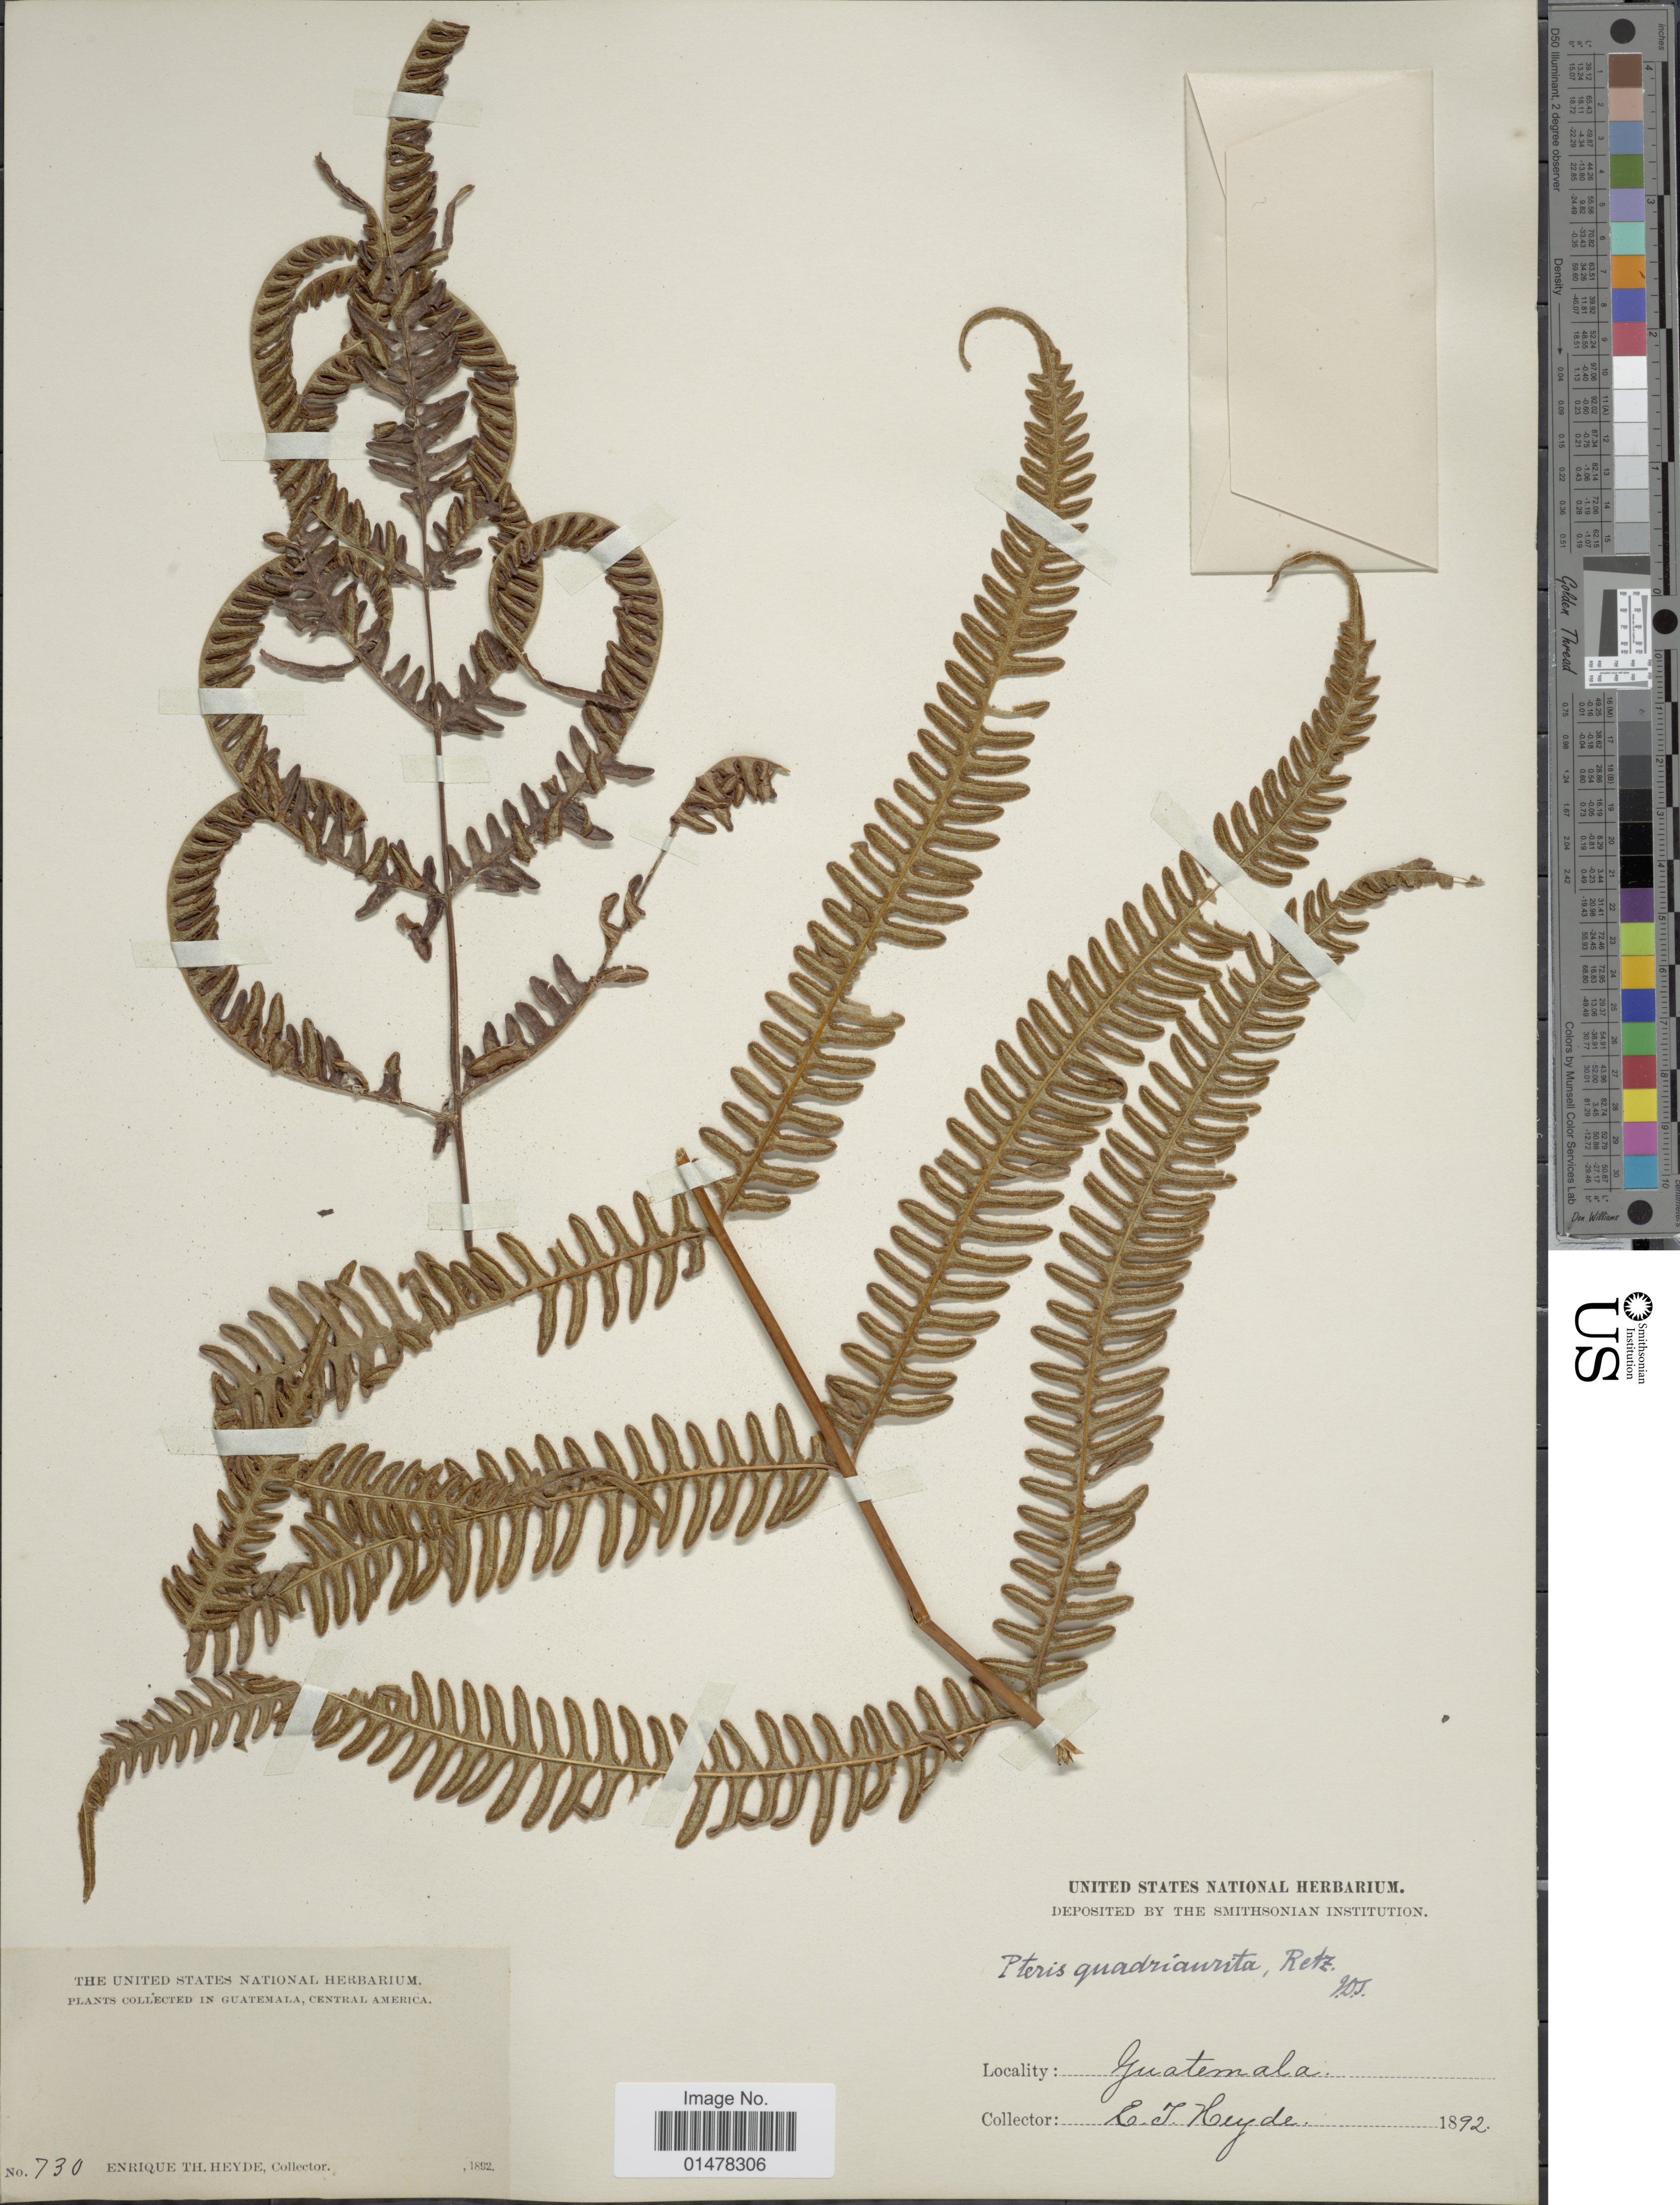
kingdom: Plantae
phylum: Tracheophyta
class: Polypodiopsida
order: Polypodiales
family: Pteridaceae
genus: Pteris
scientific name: Pteris quadriaurita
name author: Retz.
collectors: E. T. Heyde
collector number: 730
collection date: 1892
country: Guatemala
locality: PLants collected in Guatemala, Central America